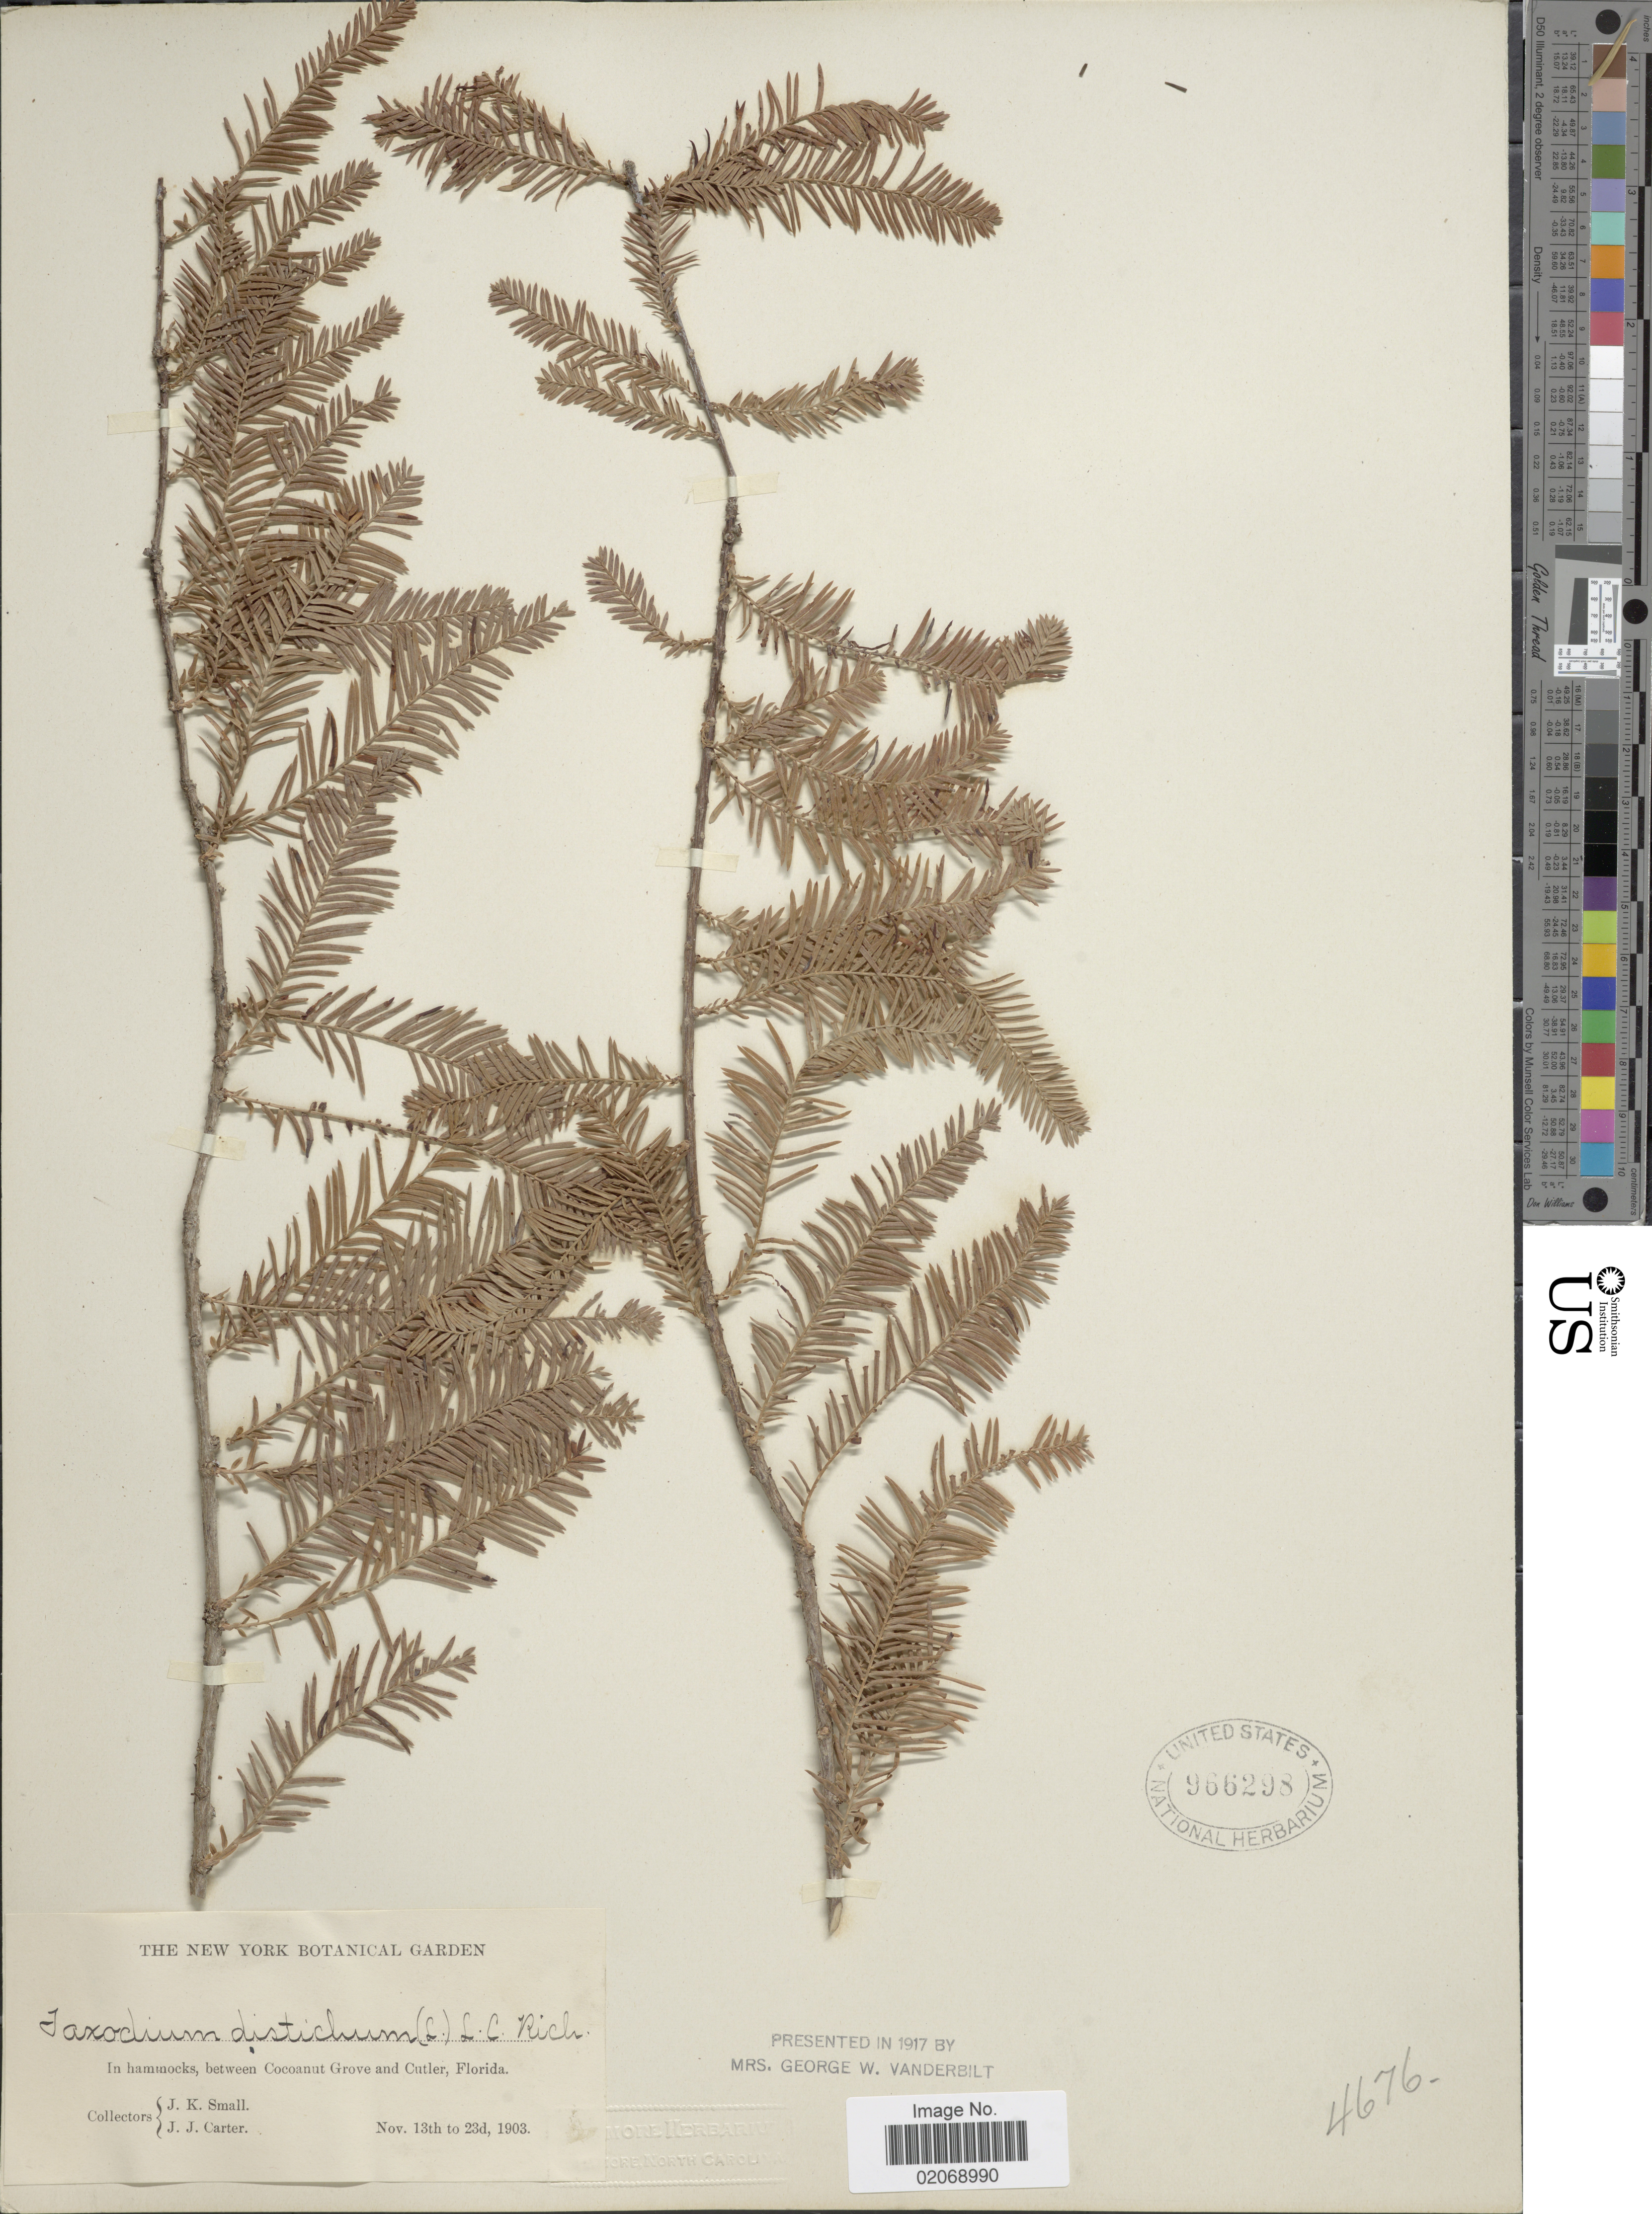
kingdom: Plantae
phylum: Tracheophyta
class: Pinopsida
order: Pinales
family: Cupressaceae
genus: Taxodium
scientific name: Taxodium distichum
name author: (L.) Rich.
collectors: J. K. Small & J. Carter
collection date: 1903-11-13/1903-11-23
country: United States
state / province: Florida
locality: between Cocoanut Grove and Cutler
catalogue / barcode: US 966298